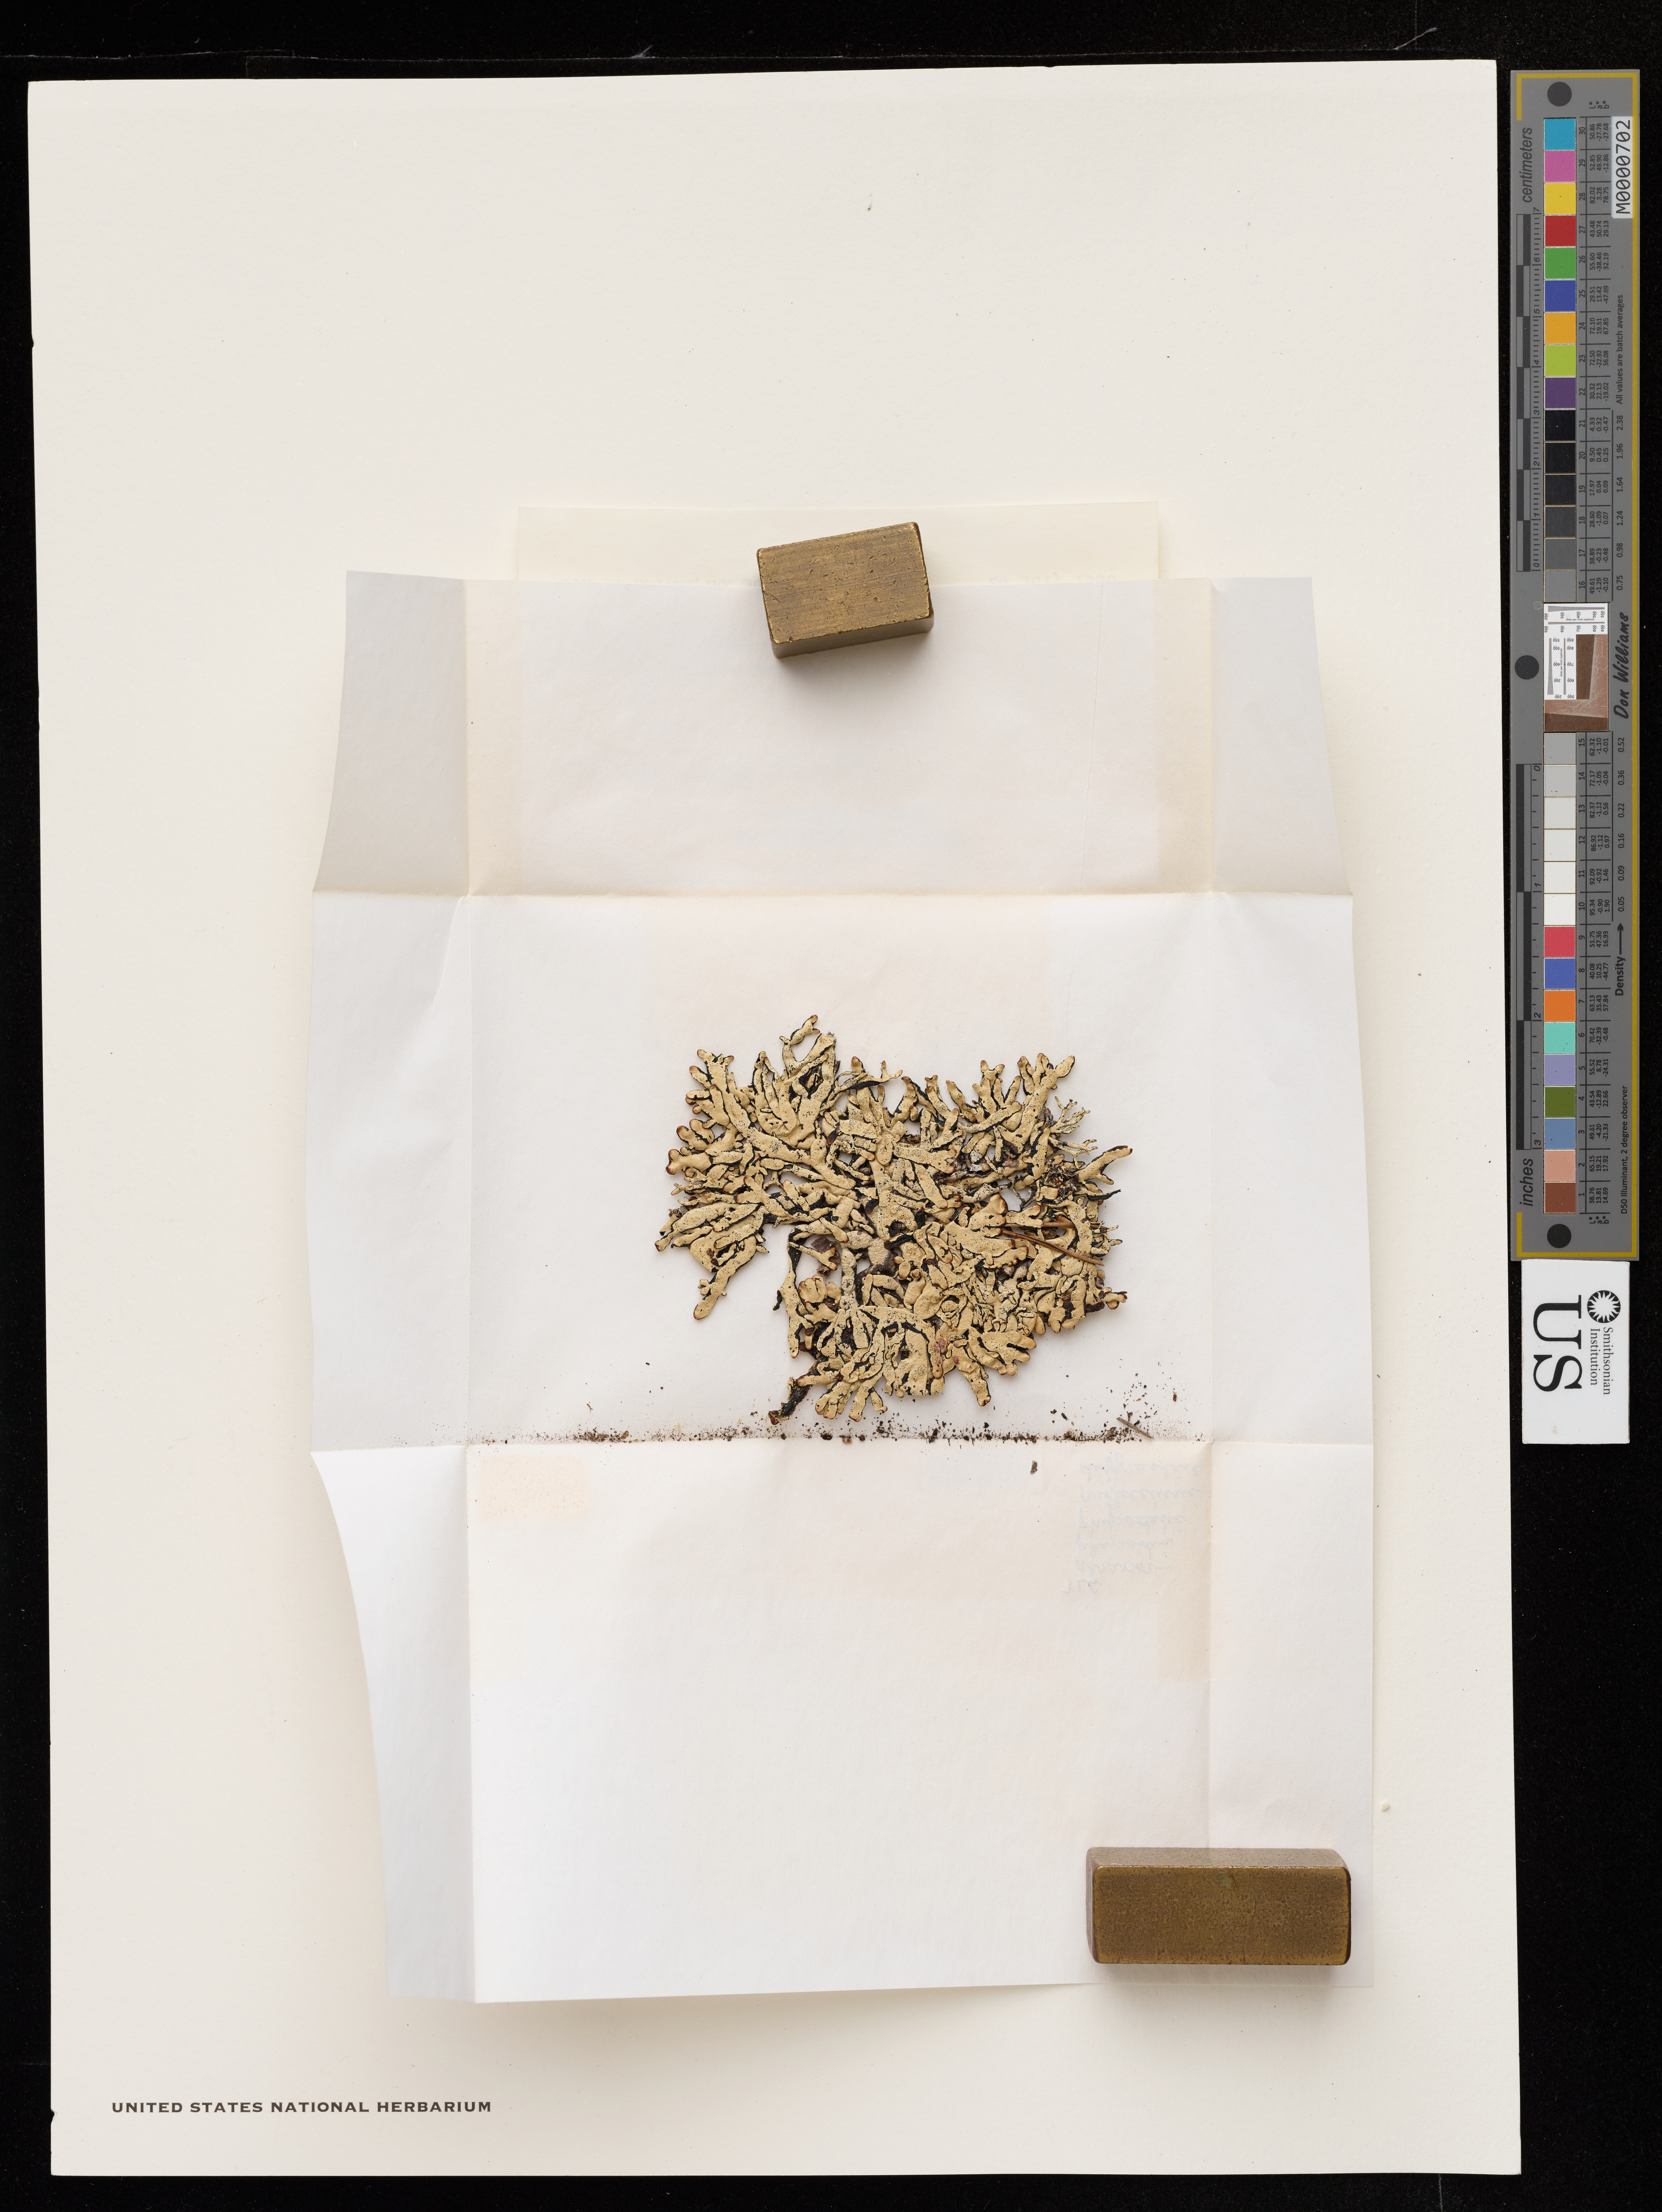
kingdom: Fungi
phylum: Ascomycota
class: Lecanoromycetes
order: Lecanorales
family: Parmeliaceae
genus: Hypogymnia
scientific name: Hypogymnia enteromorpha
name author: (Ach.) Nyl.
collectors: M. Hale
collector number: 56790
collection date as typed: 24 Jul 1980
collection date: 1980-07-24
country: United States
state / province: California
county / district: Humboldt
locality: Lampshere-christenson dunes